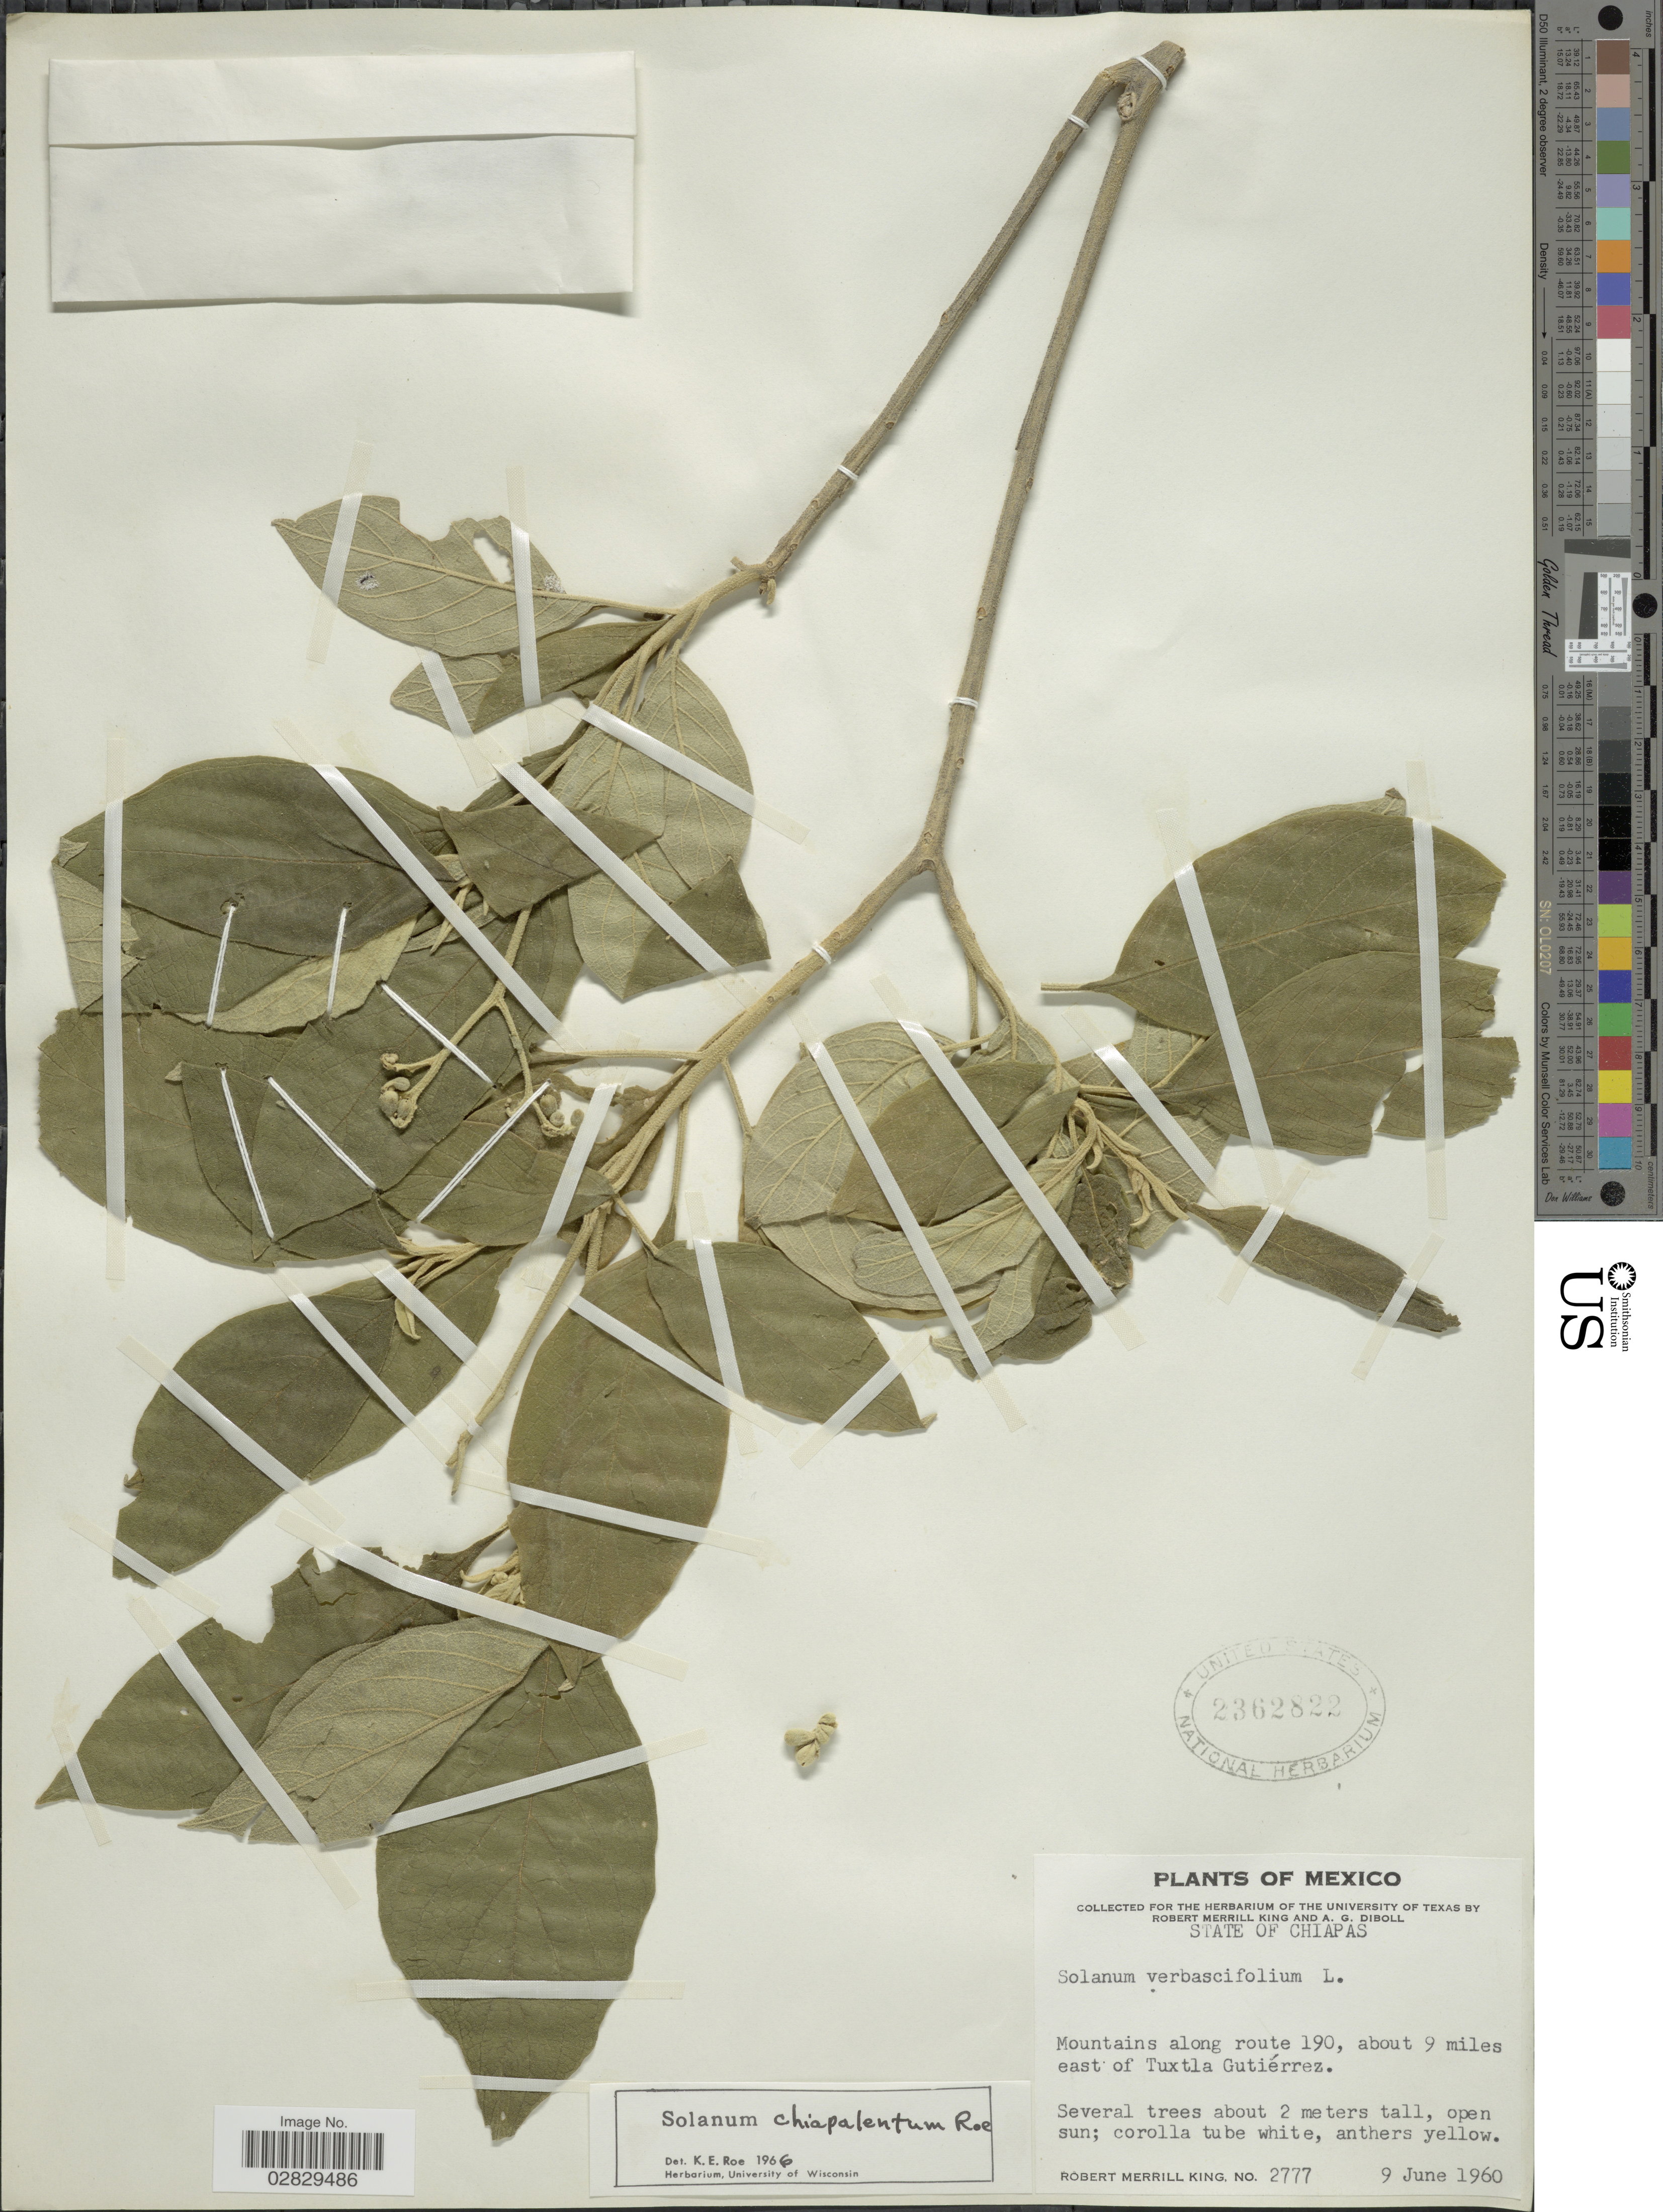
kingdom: Plantae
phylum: Tracheophyta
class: Magnoliopsida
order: Solanales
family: Solanaceae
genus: Solanum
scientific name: Solanum chiapasense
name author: K.E. Roe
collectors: R. M. King & A. Diboll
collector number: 2777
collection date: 1960-06-09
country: Mexico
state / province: Chiapas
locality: Mountains along route 190, about 9 miles east of Tuxtla Gutiérrez.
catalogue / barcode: US 2362822